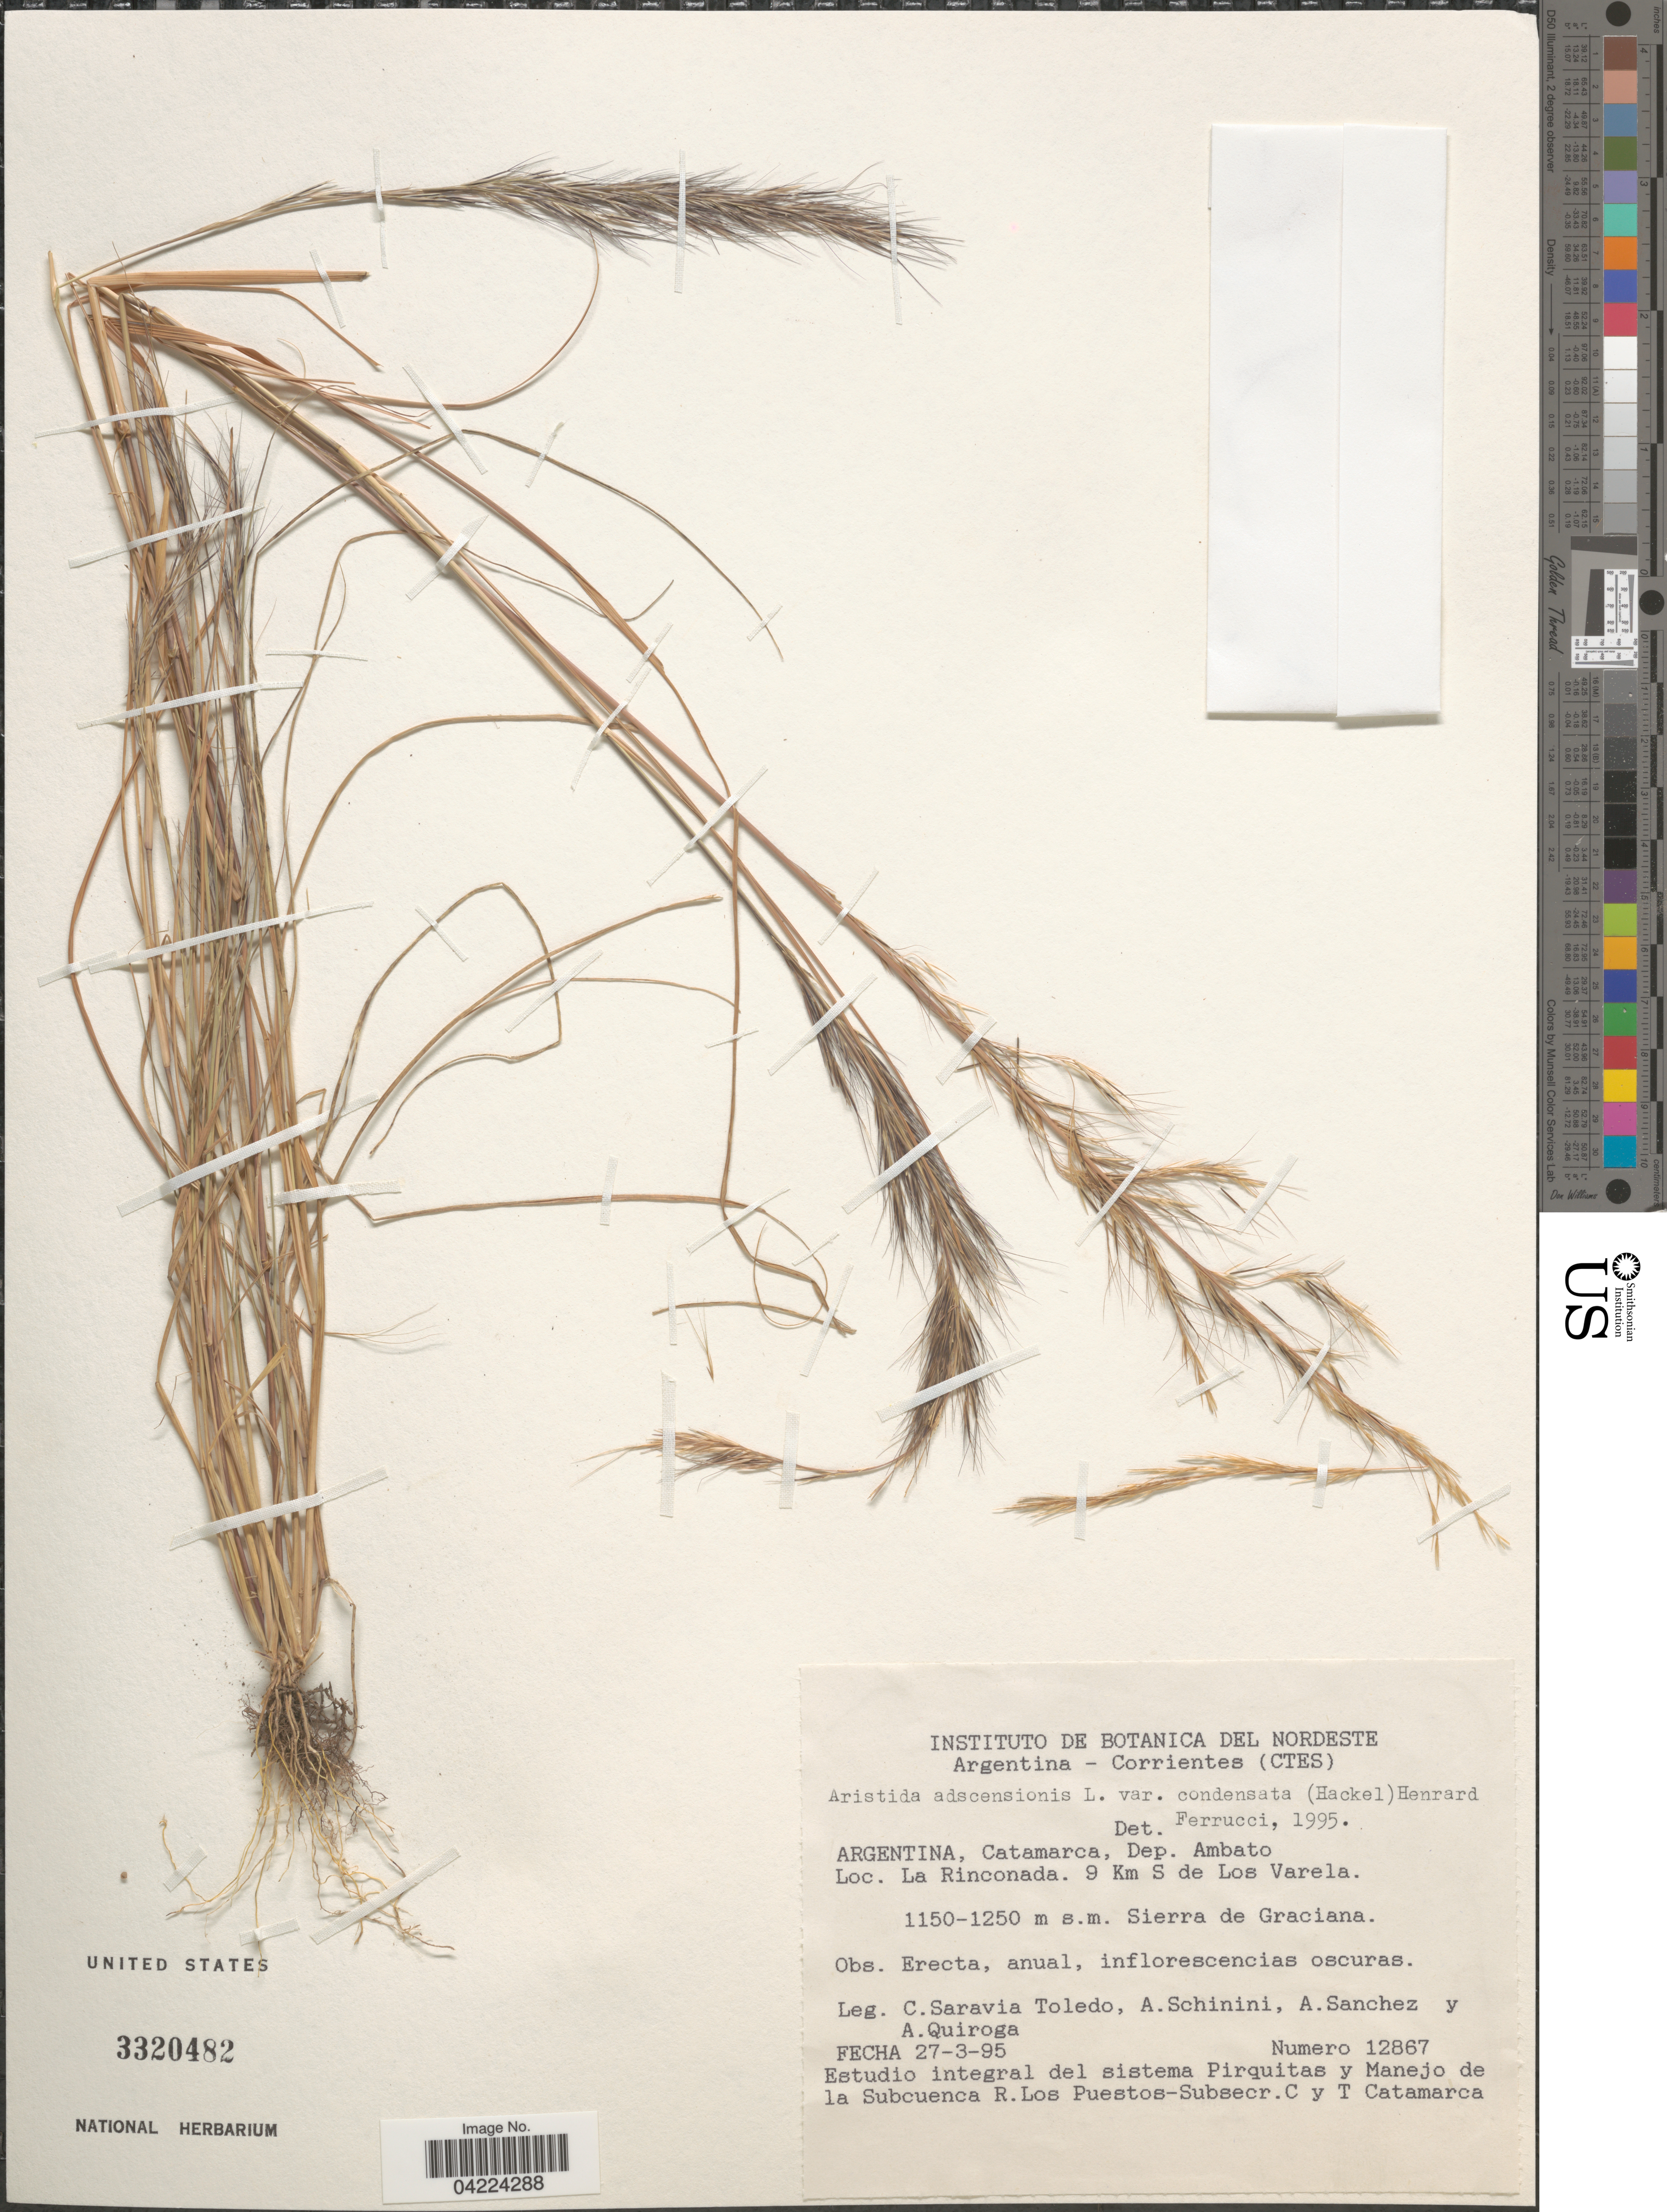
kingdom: Plantae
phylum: Tracheophyta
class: Liliopsida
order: Poales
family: Poaceae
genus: Aristida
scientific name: Aristida adscensionis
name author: L.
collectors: C. Saravia T., A. Schinini, A. Sanchez & A. Quiroga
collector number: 12867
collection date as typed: Transcribed d/m/y: 27/3/95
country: Argentina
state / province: Catamarca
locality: Dep. Ambato. La Rinconada. 9 Km S de Los Varela. Sierra de Graciana.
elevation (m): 1150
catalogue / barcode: US 3320482